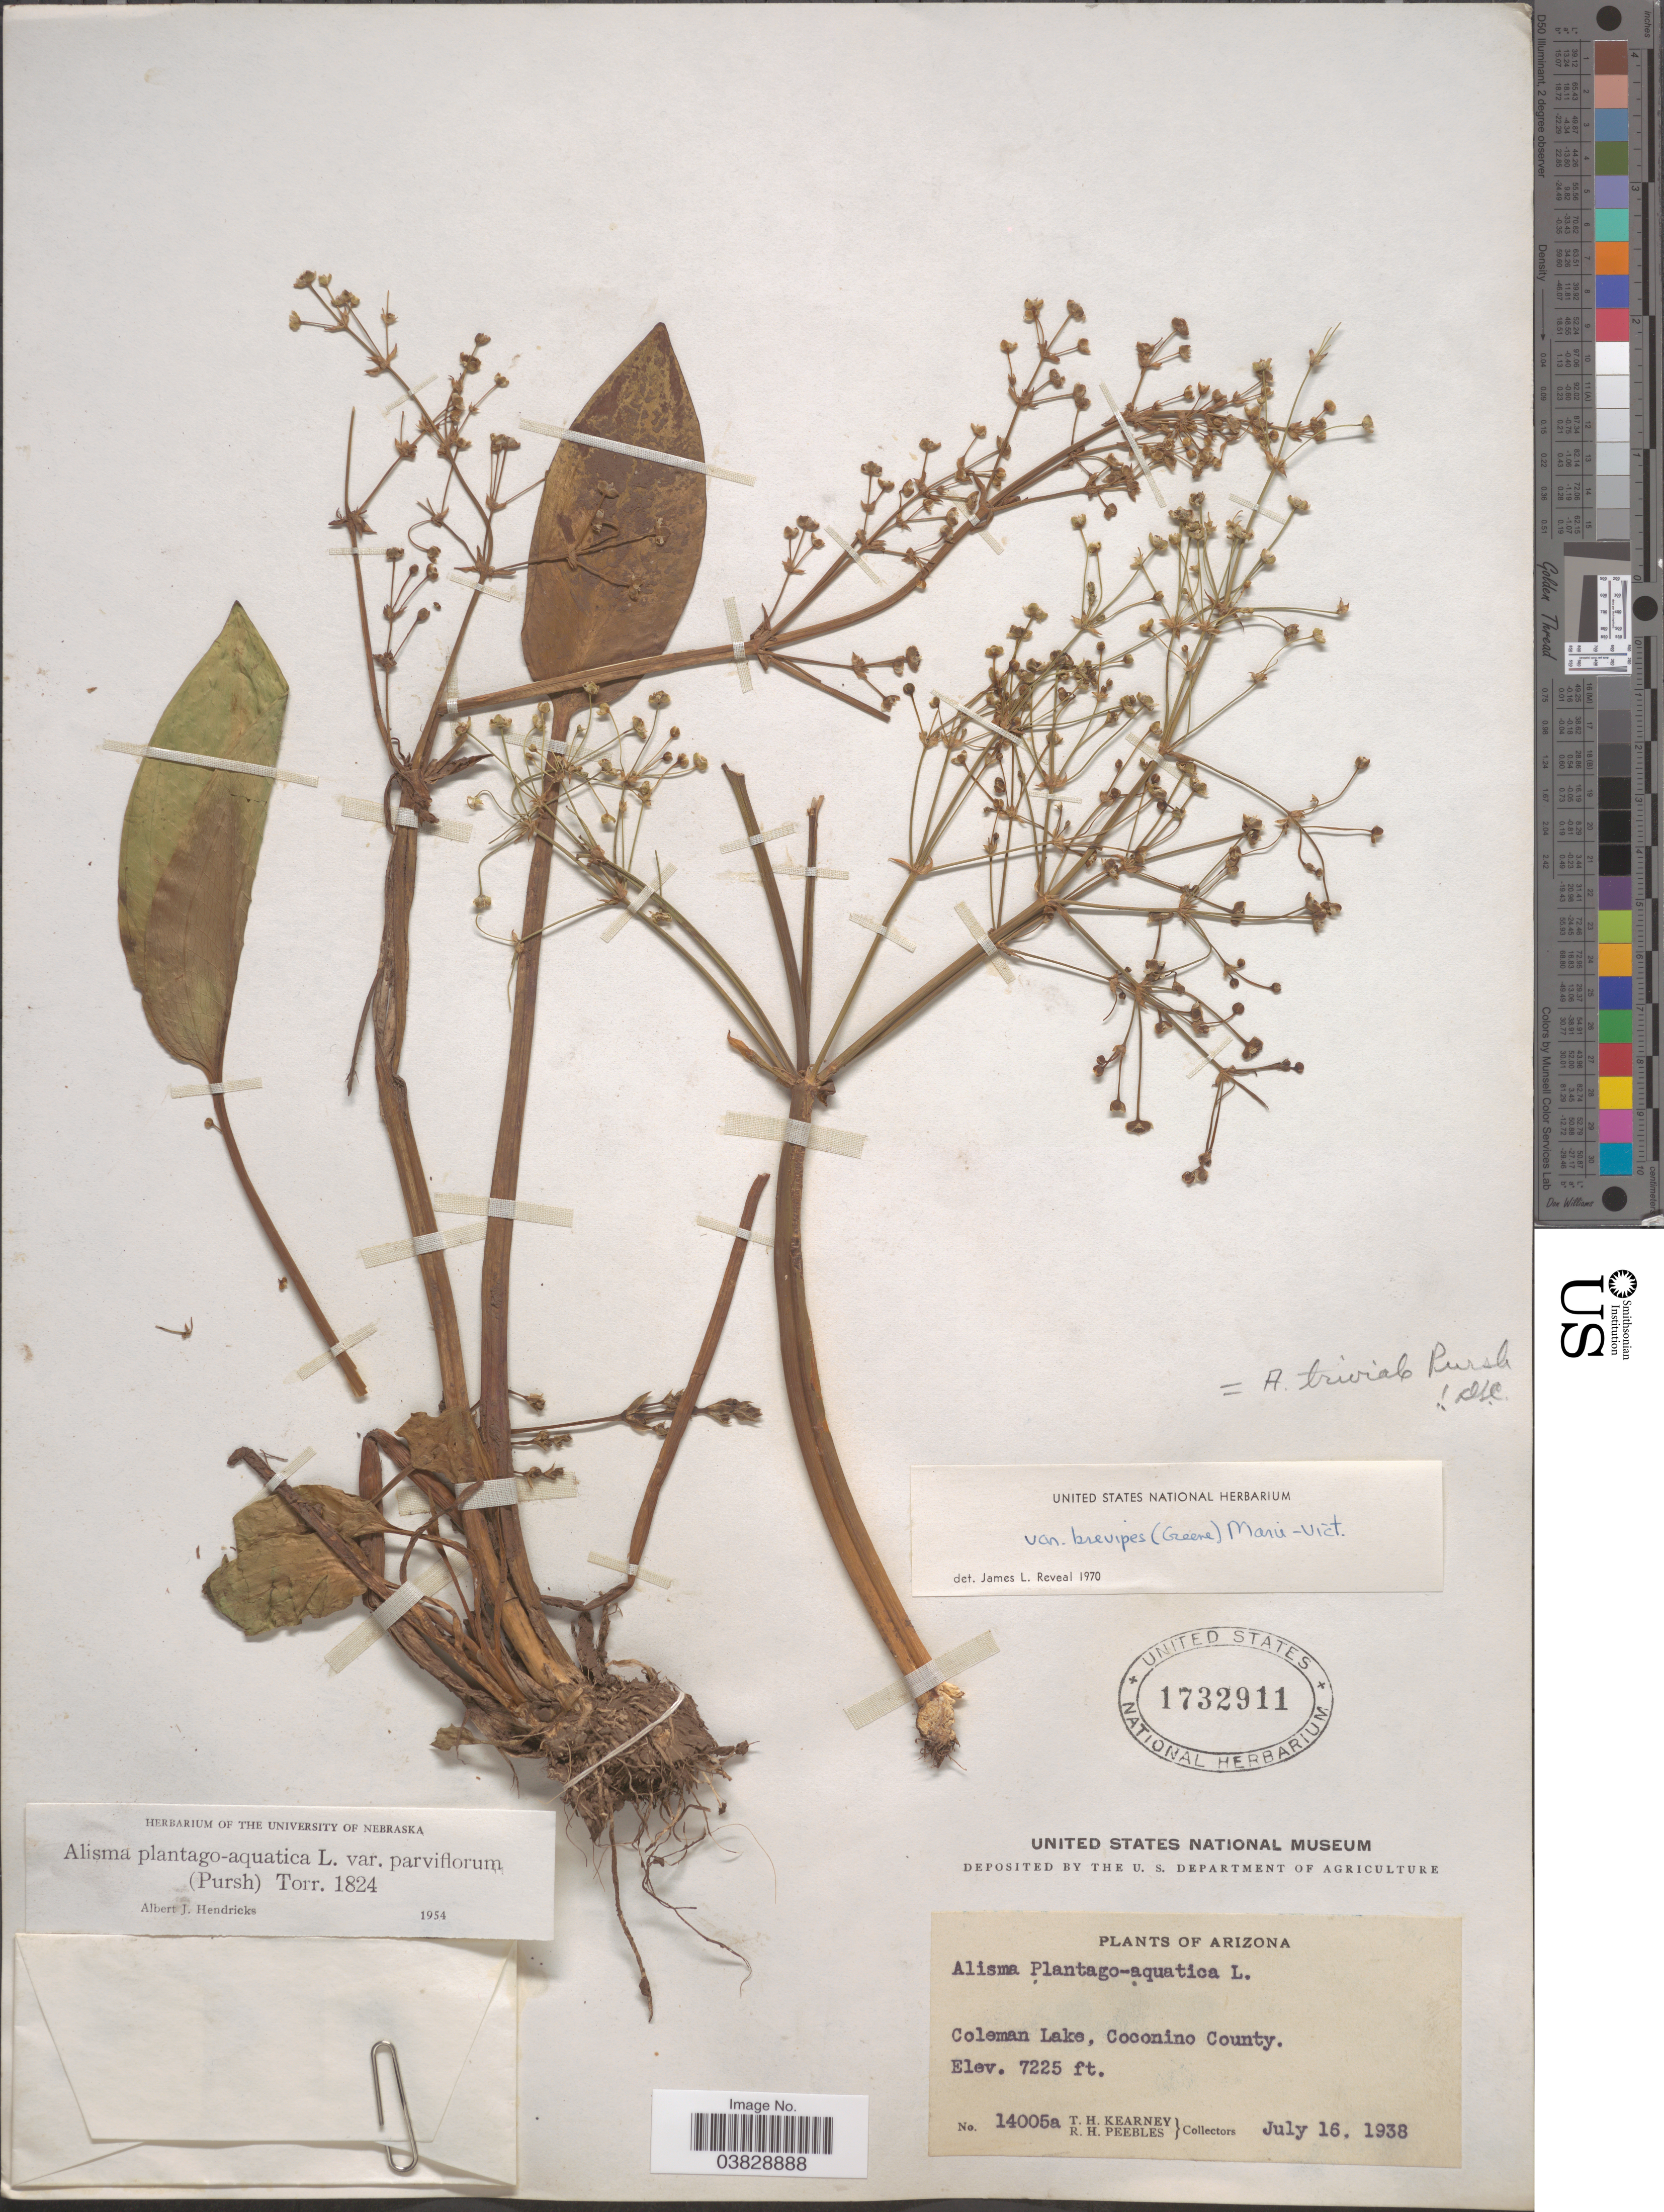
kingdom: Plantae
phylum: Tracheophyta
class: Liliopsida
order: Alismatales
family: Alismataceae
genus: Alisma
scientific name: Alisma plantago-aquatica var. brevipes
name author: (Greene) Vict.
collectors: T. H. Kearney & R. H. Peebles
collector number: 14005a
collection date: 1938-07-16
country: United States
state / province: Arizona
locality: Coleman Lake, Coconino County.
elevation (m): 2202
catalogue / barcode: US 1732911